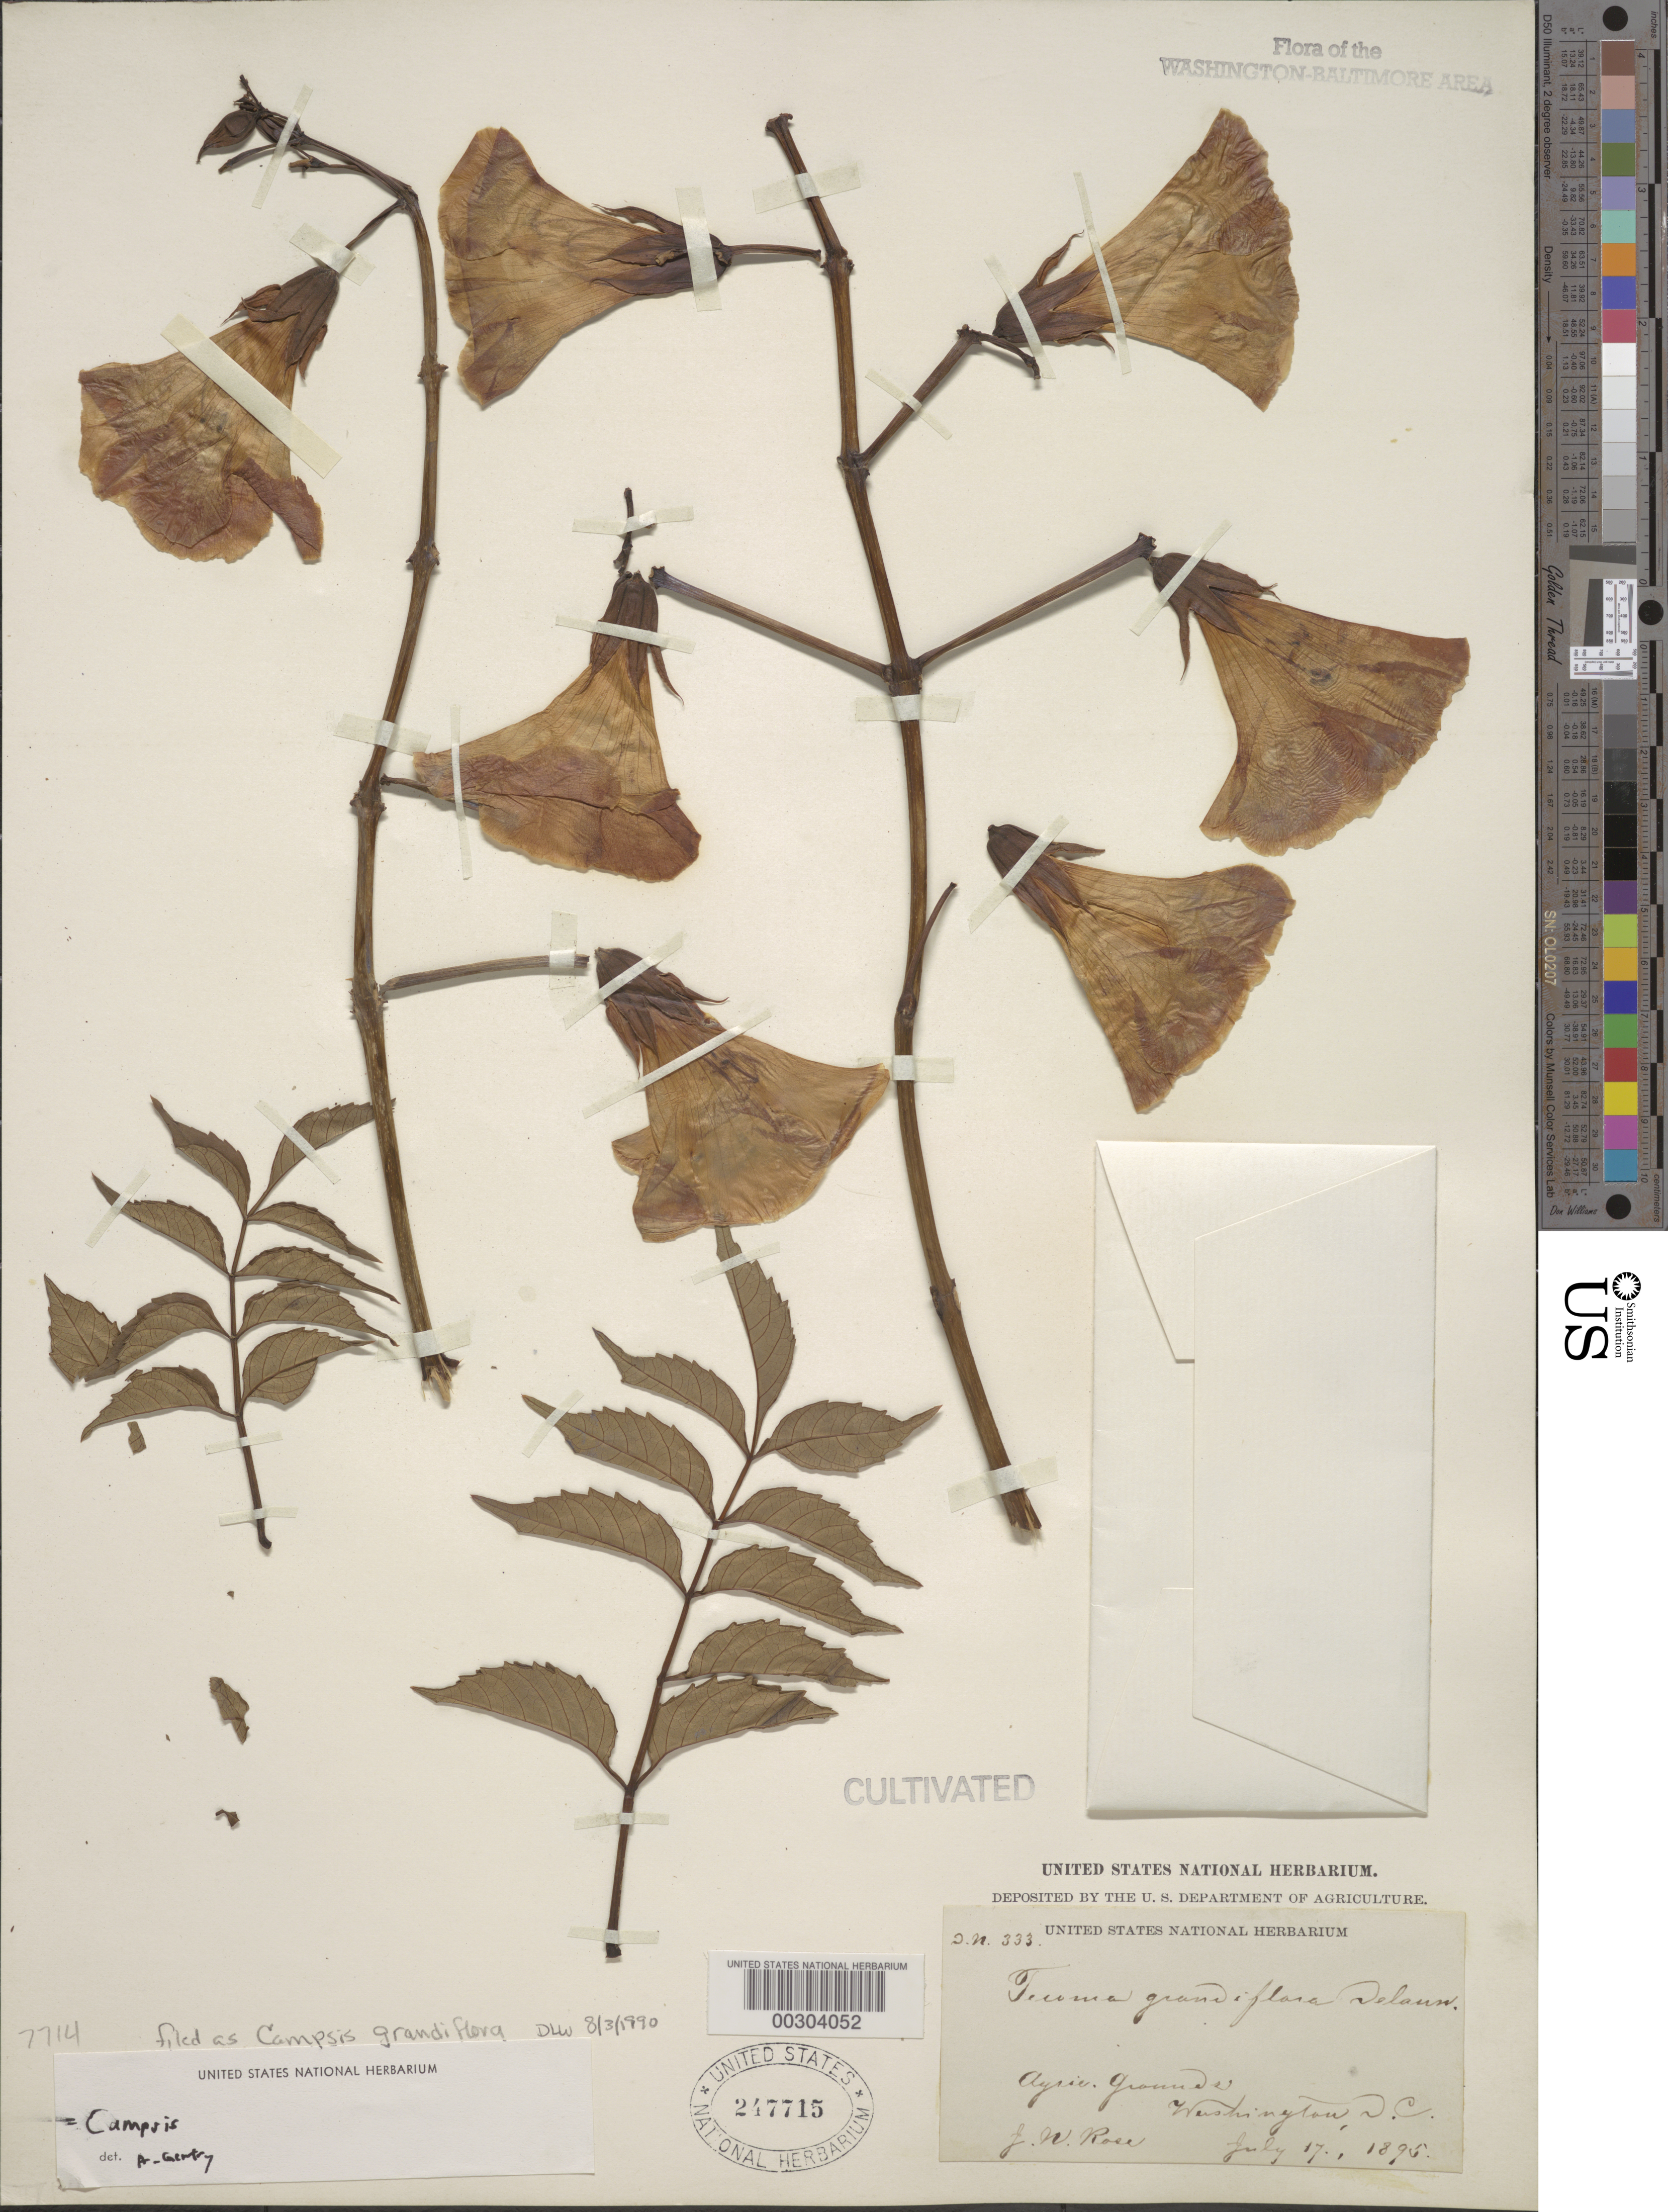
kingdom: Plantae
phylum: Tracheophyta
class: Magnoliopsida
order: Lamiales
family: Bignoniaceae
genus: Campsis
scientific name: Campsis grandiflora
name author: (L.) Seem.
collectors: J. N. Rose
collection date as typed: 17 Jul 1895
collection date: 1895-07-17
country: United States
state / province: District of Columbia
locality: Department of Agriculture grounds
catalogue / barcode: US 247715